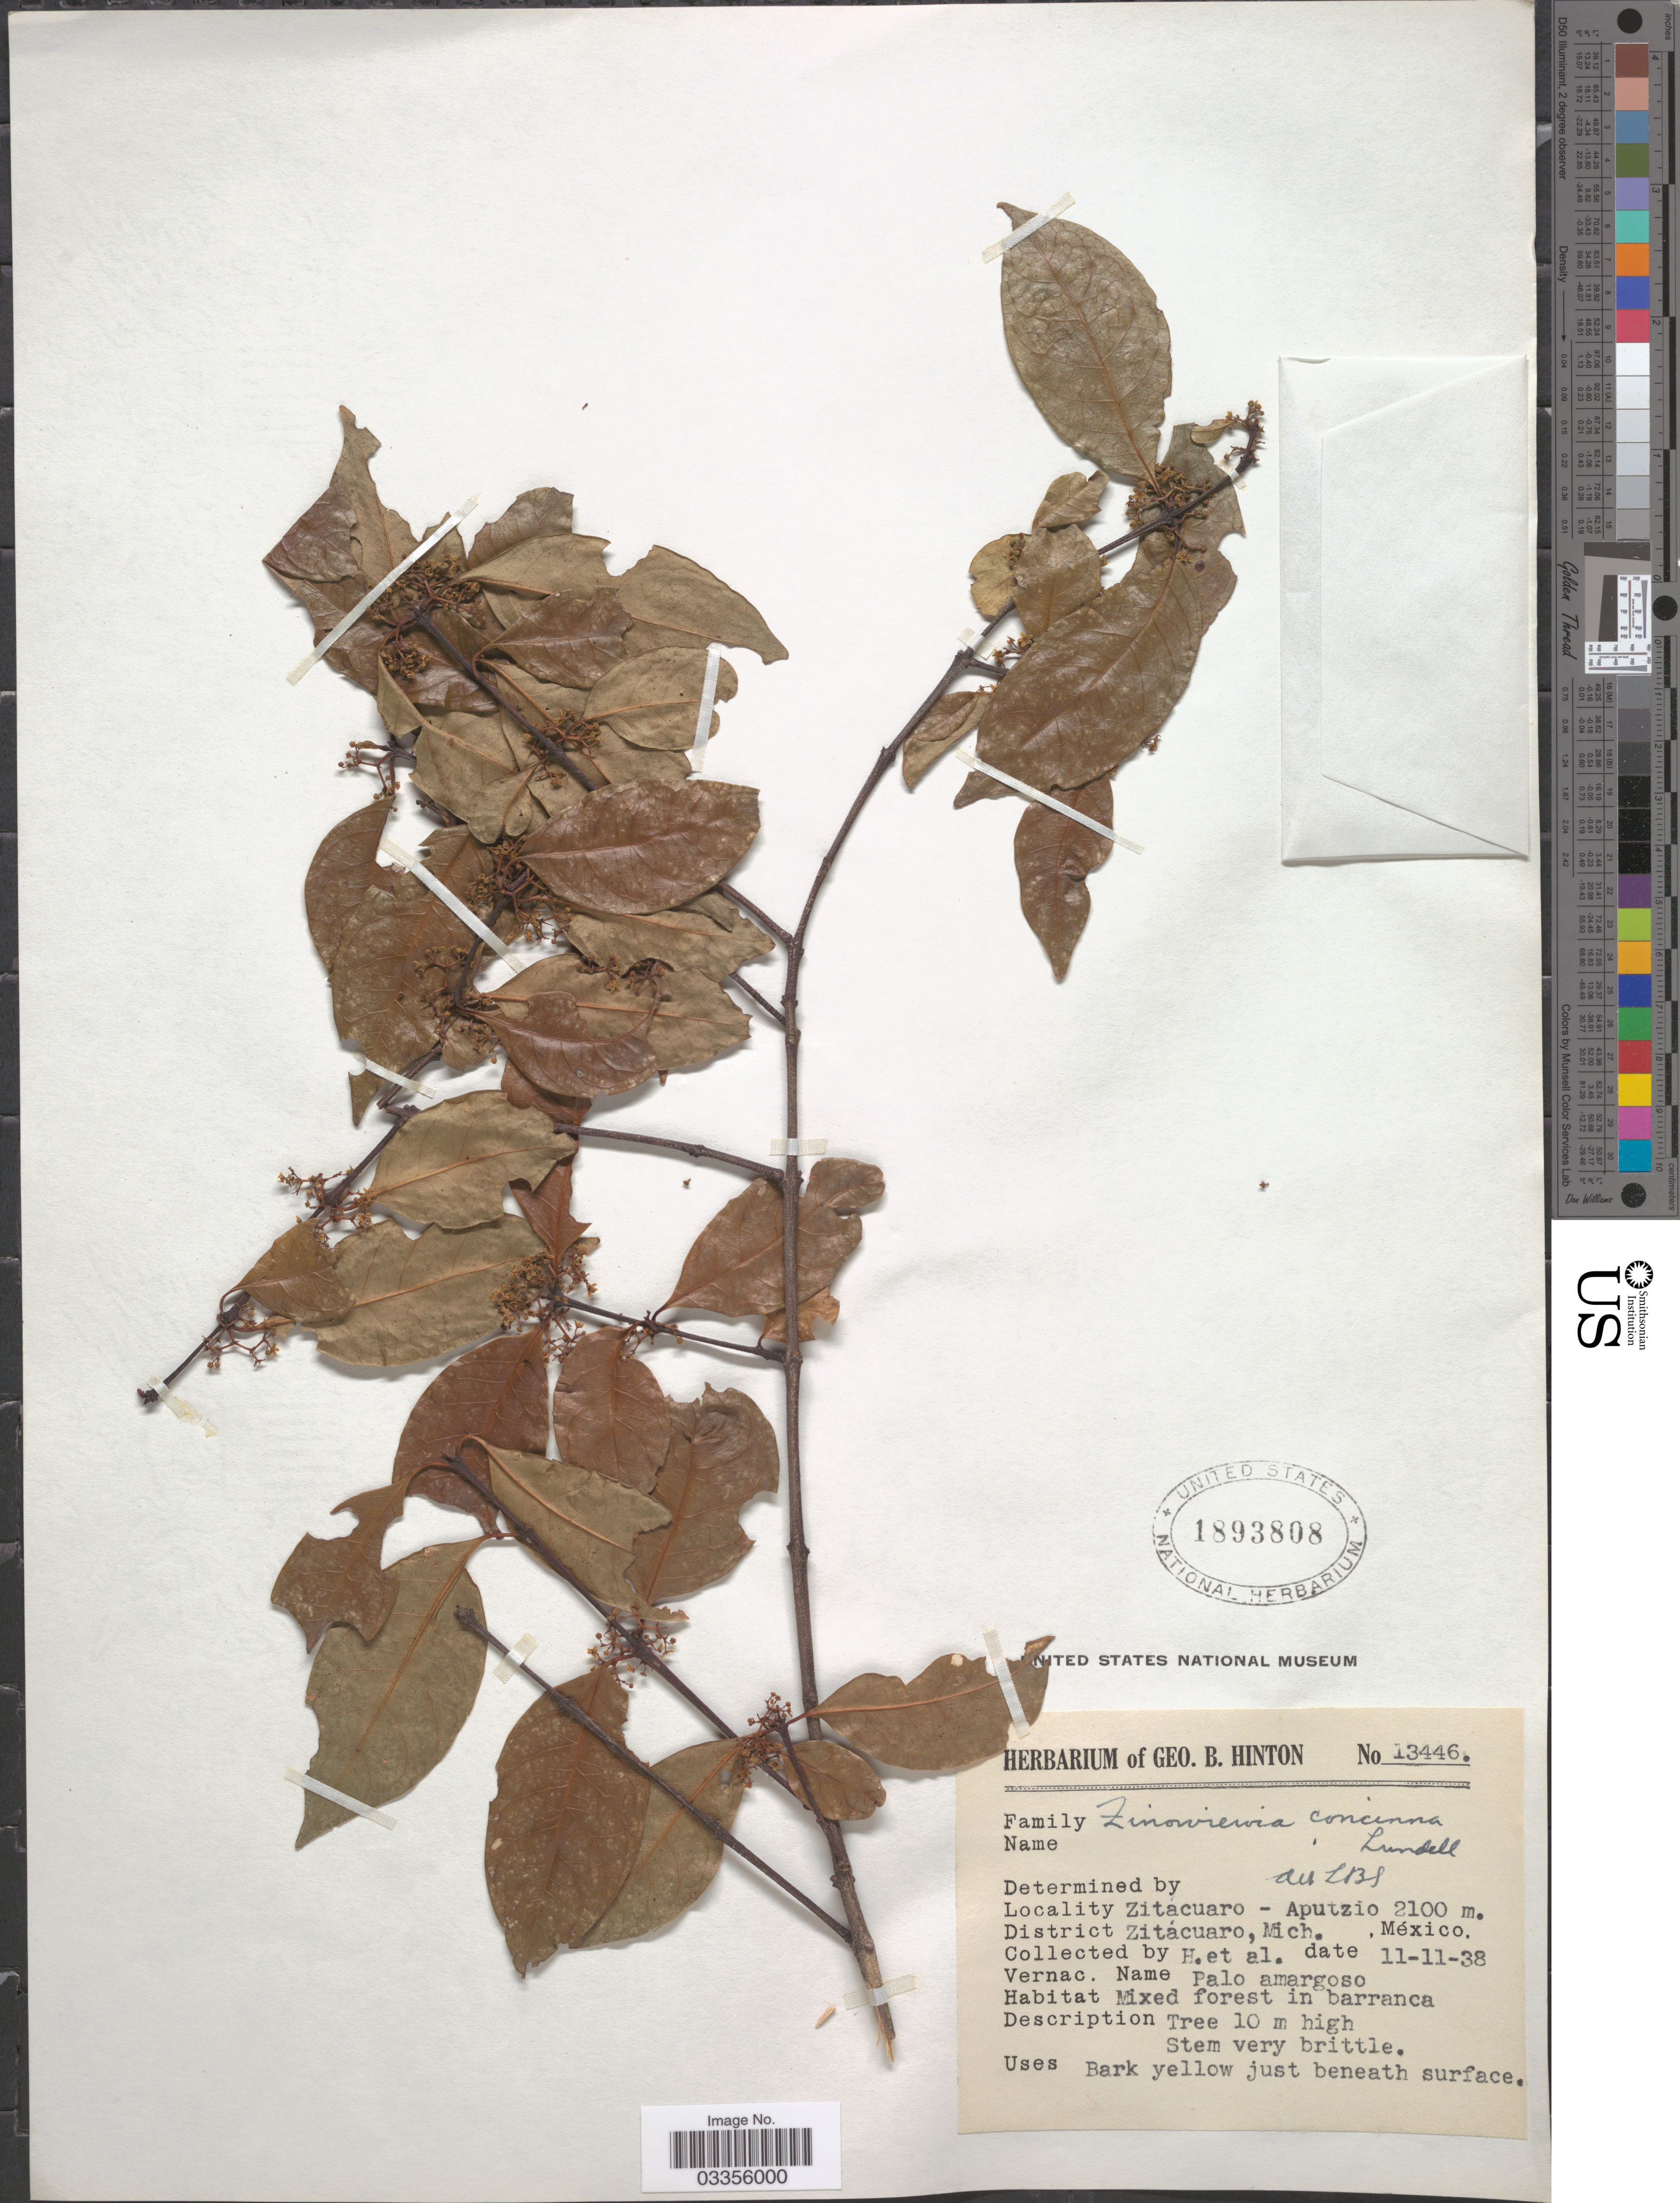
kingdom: Plantae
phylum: Tracheophyta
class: Magnoliopsida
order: Celastrales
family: Celastraceae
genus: Zinowiewia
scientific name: Zinowiewia concinna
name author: Lundell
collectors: G. B. Hinton & et al.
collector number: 13446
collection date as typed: Transcribed d/m/y: 11/11/38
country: Mexico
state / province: Michoacán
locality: Zitacuaro - Aputzio. District Zitácuaro.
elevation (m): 2100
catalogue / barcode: US 1893808